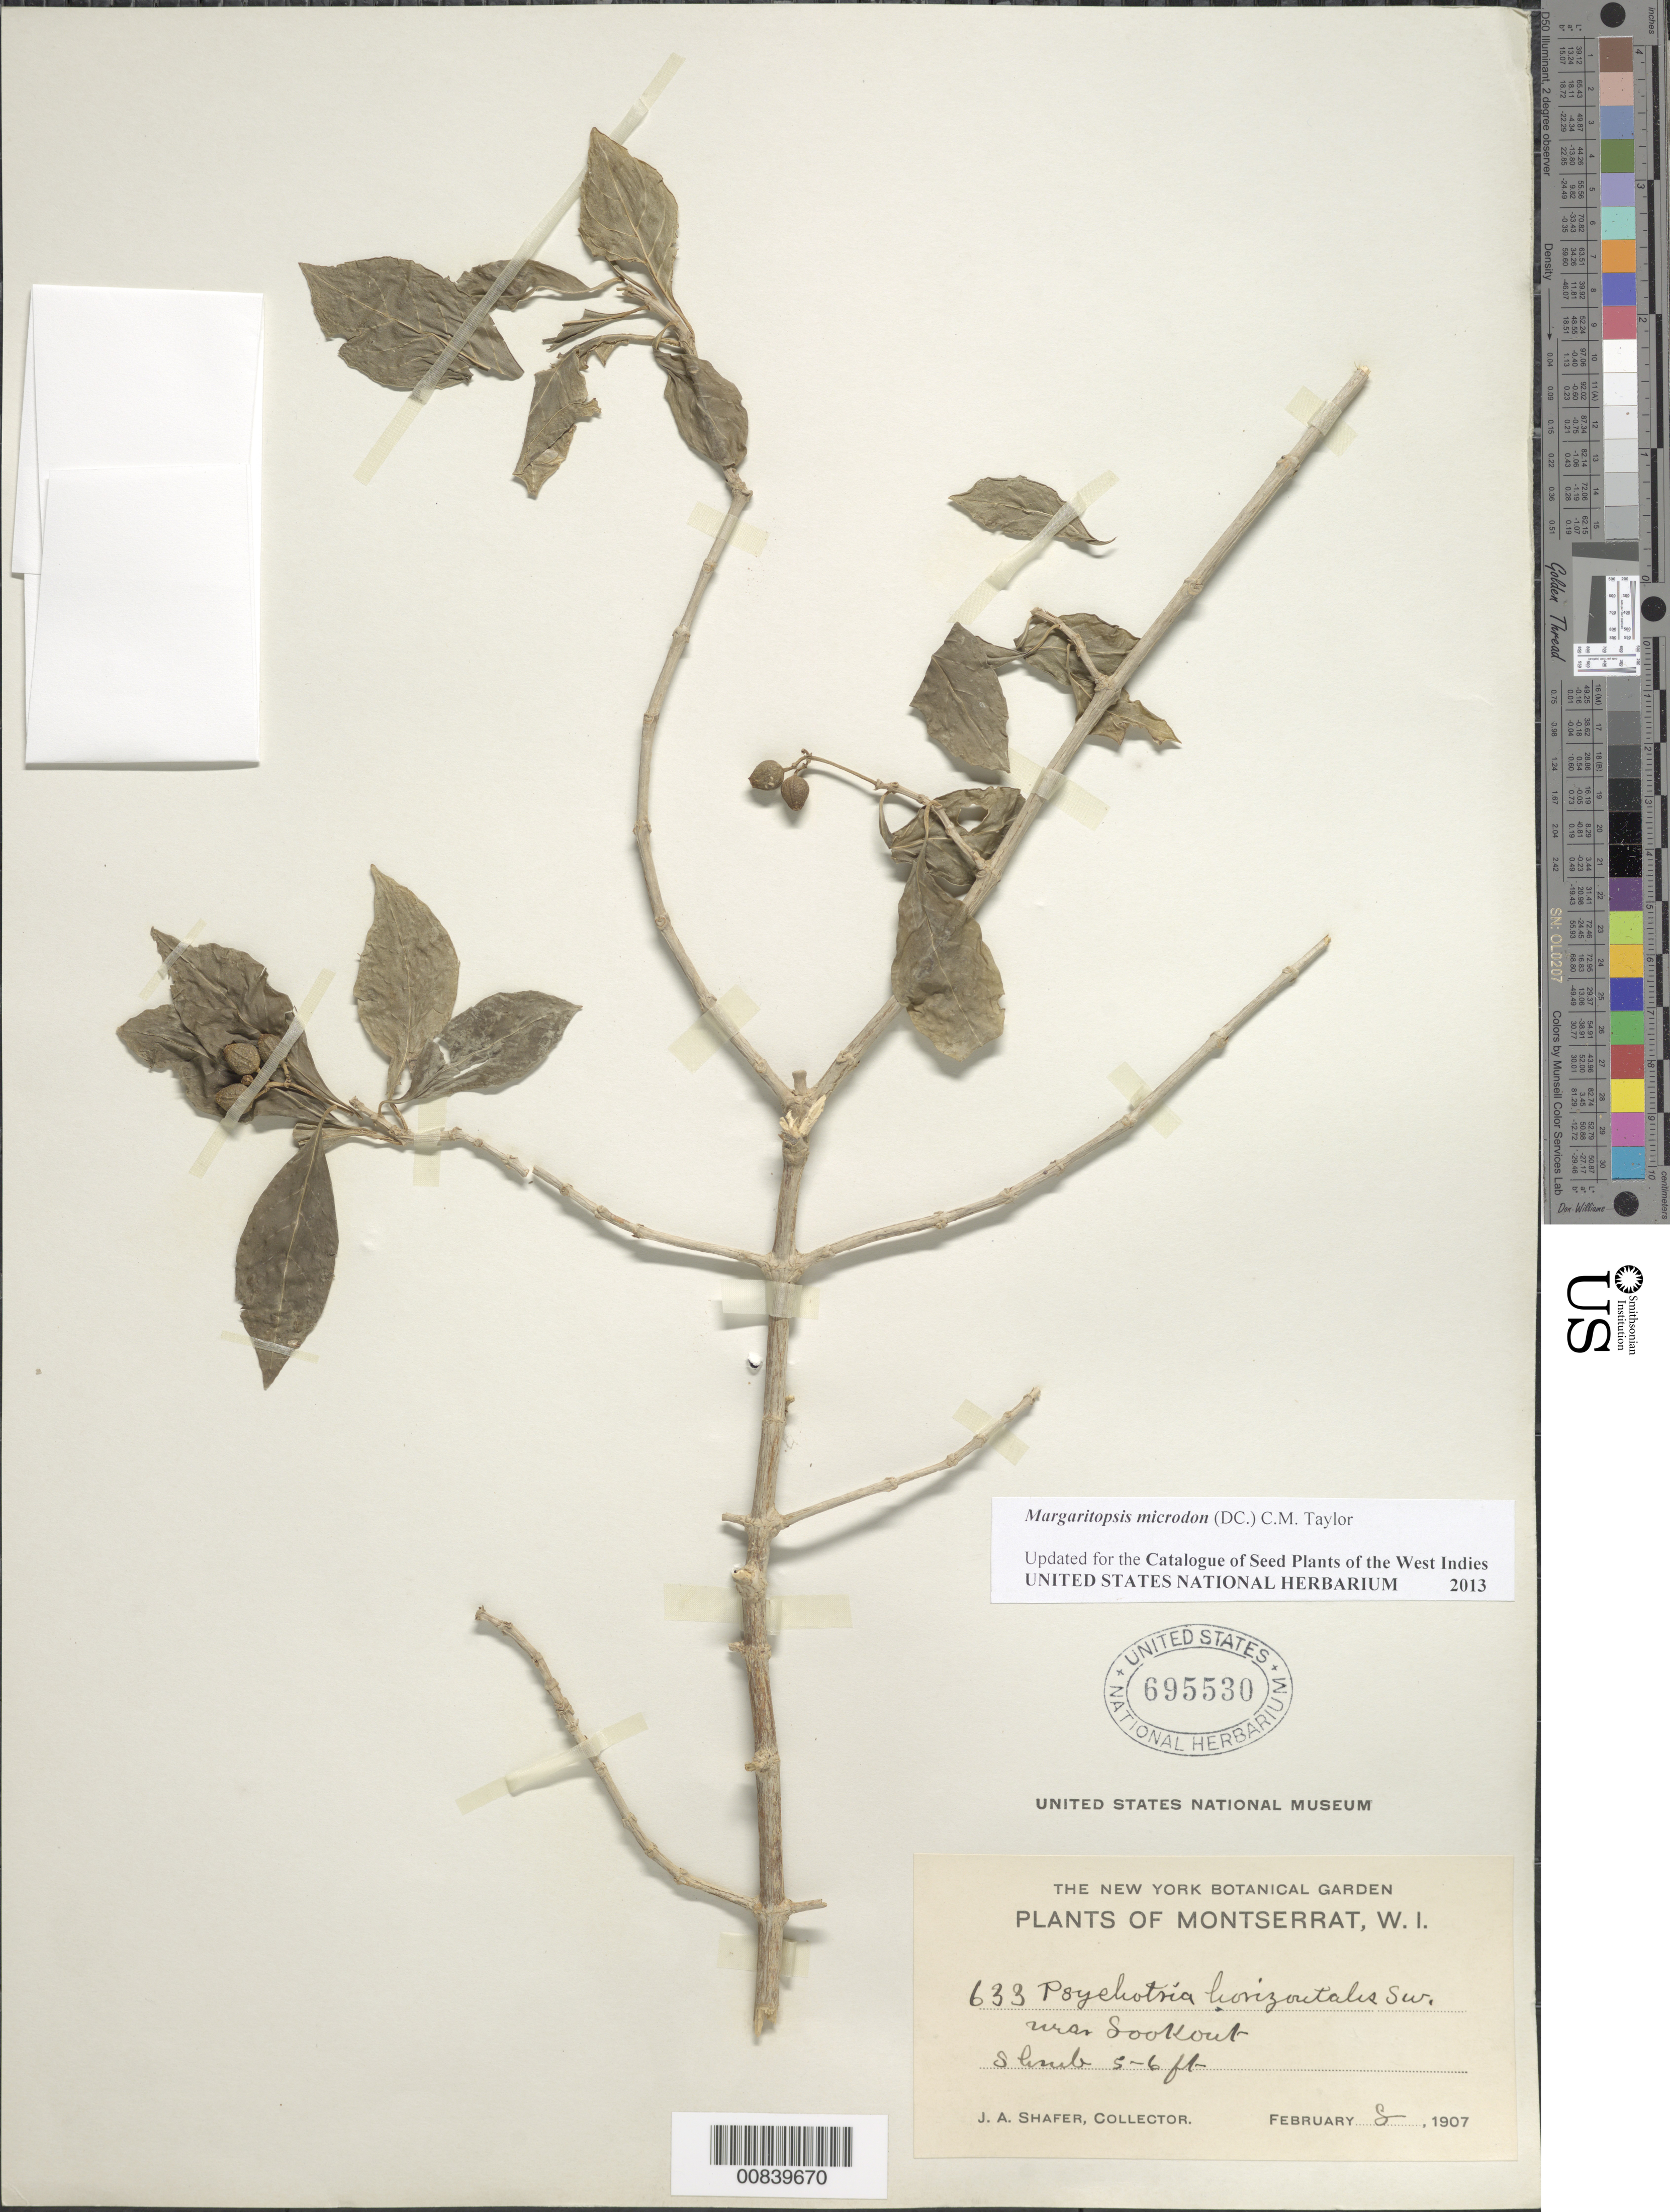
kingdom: Plantae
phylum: Tracheophyta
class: Magnoliopsida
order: Gentianales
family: Rubiaceae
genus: Margaritopsis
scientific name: Margaritopsis microdon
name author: (DC.) C.M. Taylor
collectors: J. A. Shafer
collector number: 633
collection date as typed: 08 Feb 1907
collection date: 1907-02-08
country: Montserrat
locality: Uras Lookout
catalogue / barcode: US 695530